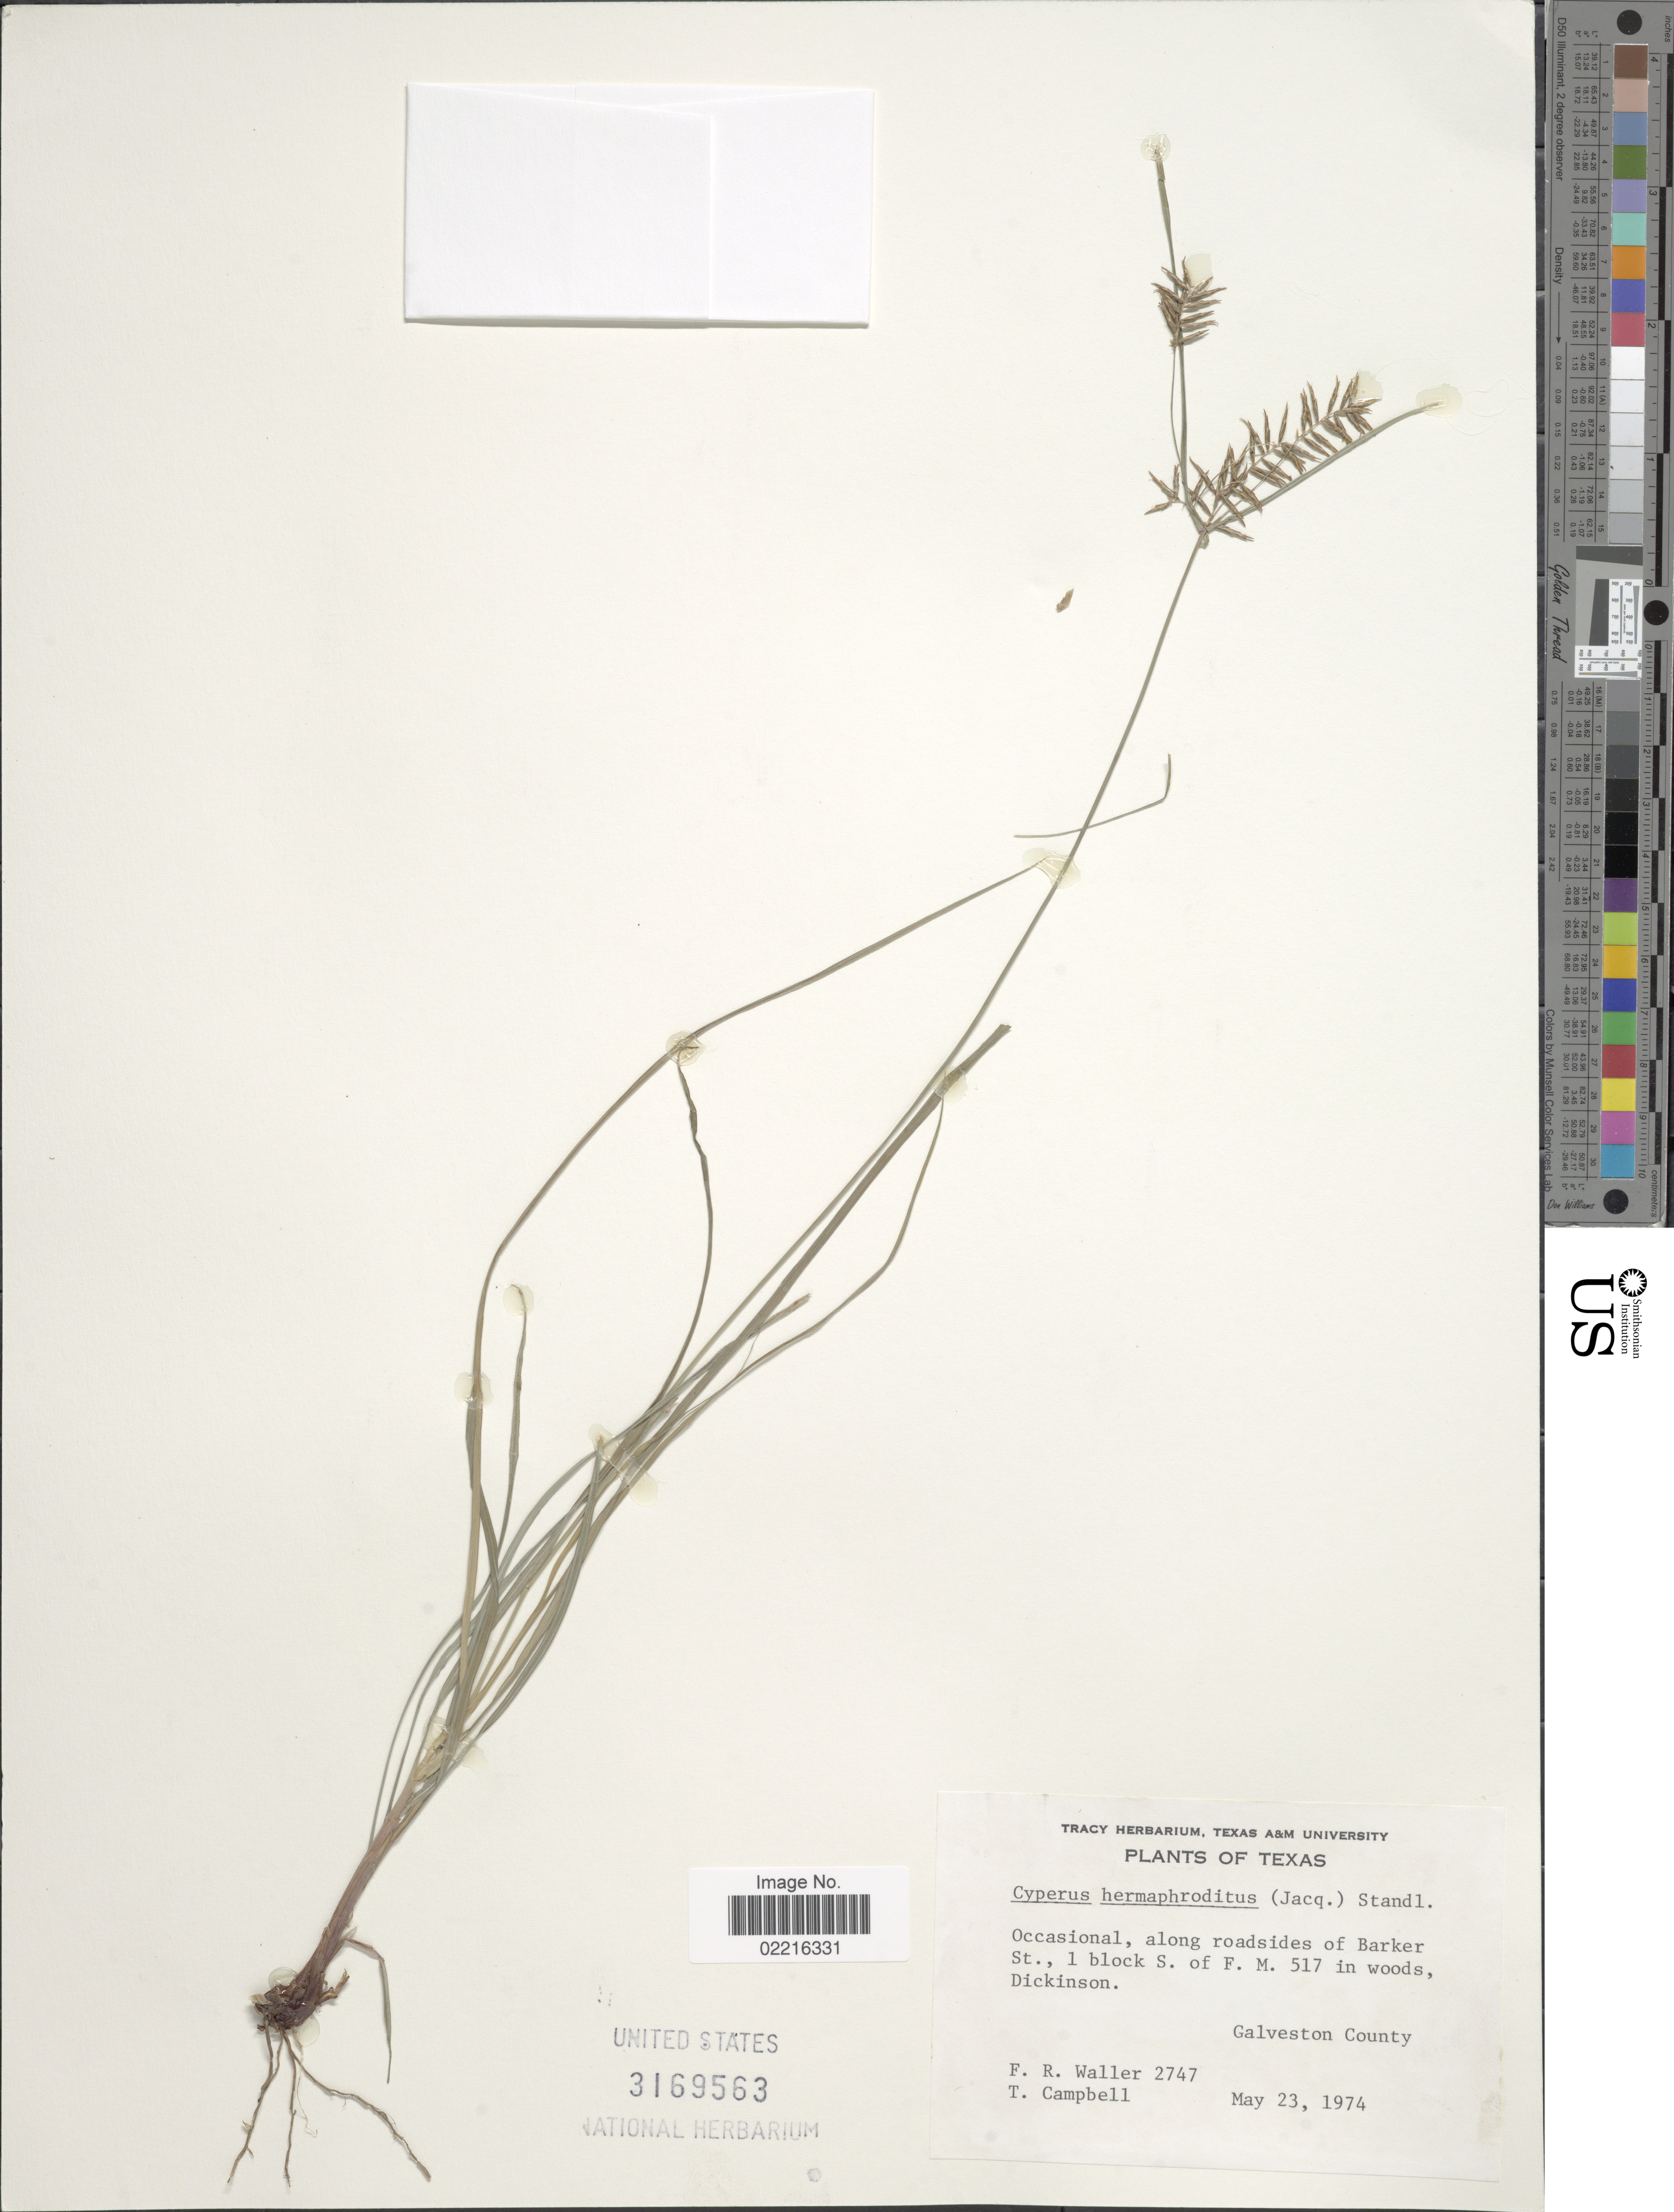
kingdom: Plantae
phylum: Tracheophyta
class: Liliopsida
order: Poales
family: Cyperaceae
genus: Cyperus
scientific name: Cyperus hermaphroditus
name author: (Jacq.) Standl.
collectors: F. R. Waller & T. Campbell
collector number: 2747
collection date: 1974-05-23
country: United States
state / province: Texas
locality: Along roadsides of Barker St., 1 block S of F.M. 517, Dickinson, Galveston County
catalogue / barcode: US 3169563